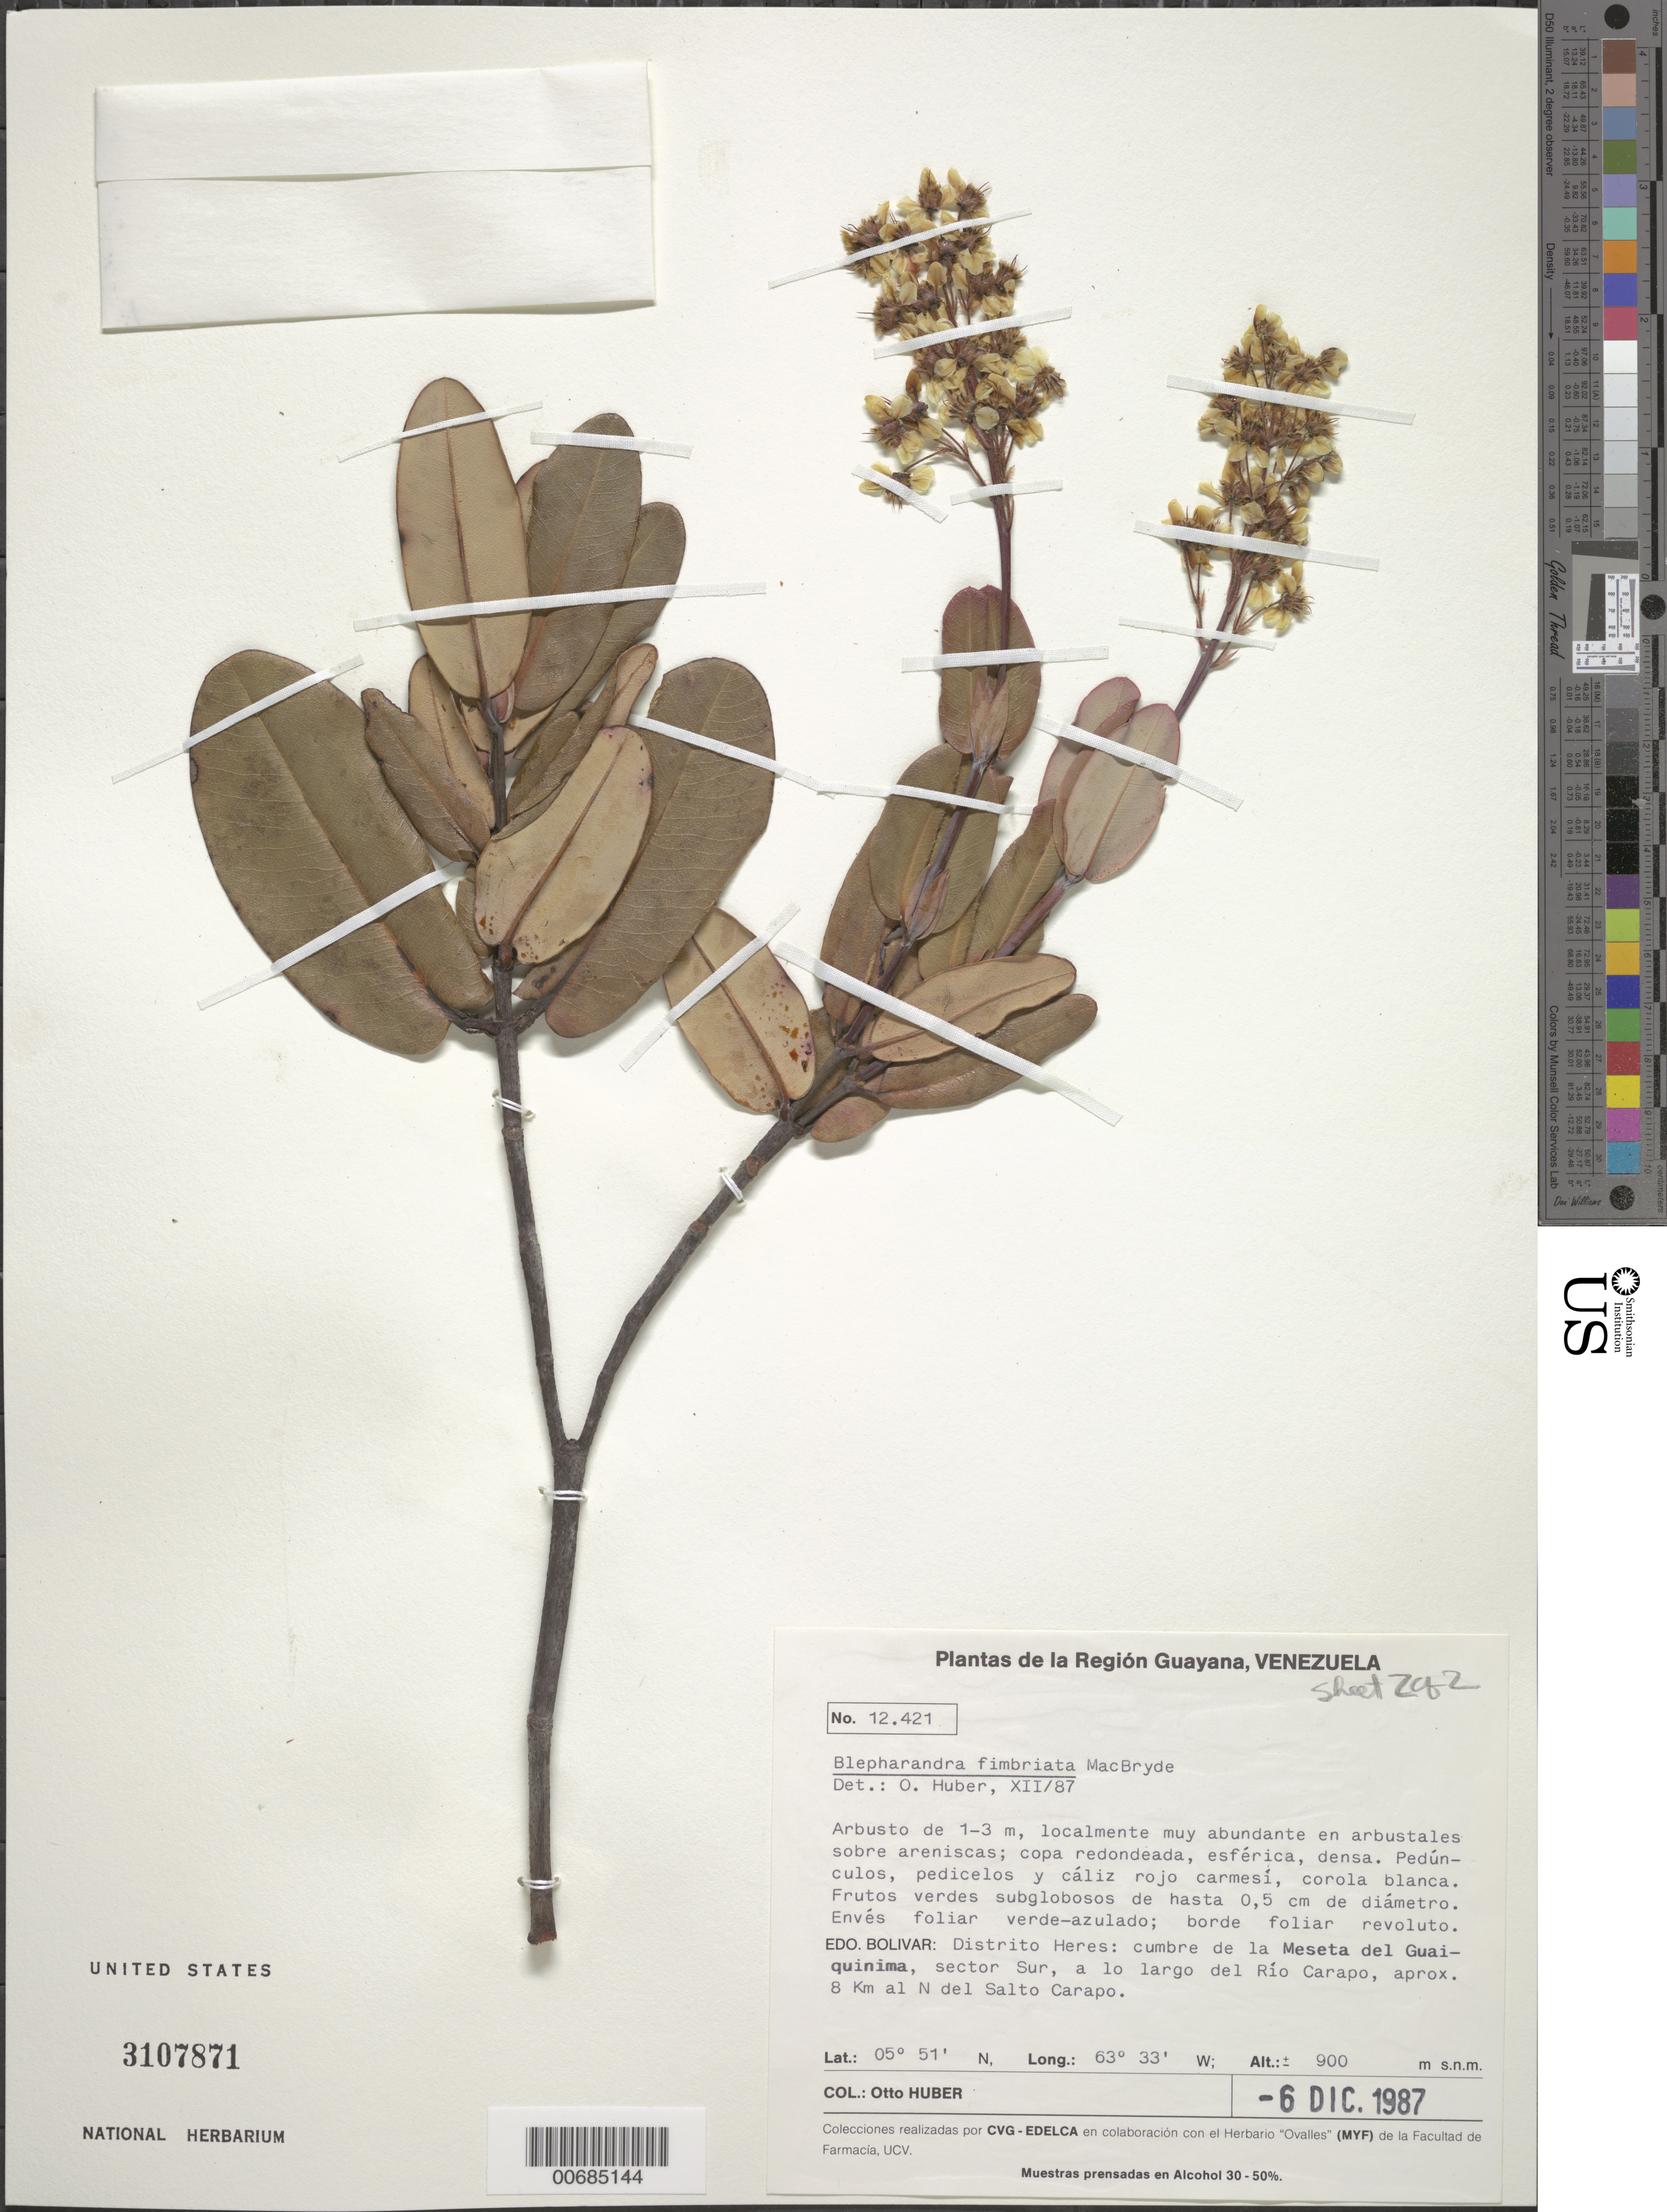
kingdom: Plantae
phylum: Tracheophyta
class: Magnoliopsida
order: Malpighiales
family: Malpighiaceae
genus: Blepharandra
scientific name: Blepharandra fimbriata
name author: MacBryde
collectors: O. Huber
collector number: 12421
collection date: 1987-12-06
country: Venezuela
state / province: Bolivar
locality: La Región Guayana. Distrito Heres: cumbre de la Meseta del Guaiquinima, sector Sur, a lo largo del Río Carapo, aprox. 8 Km al N del Salto Carapo.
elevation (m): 900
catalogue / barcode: US 3107871